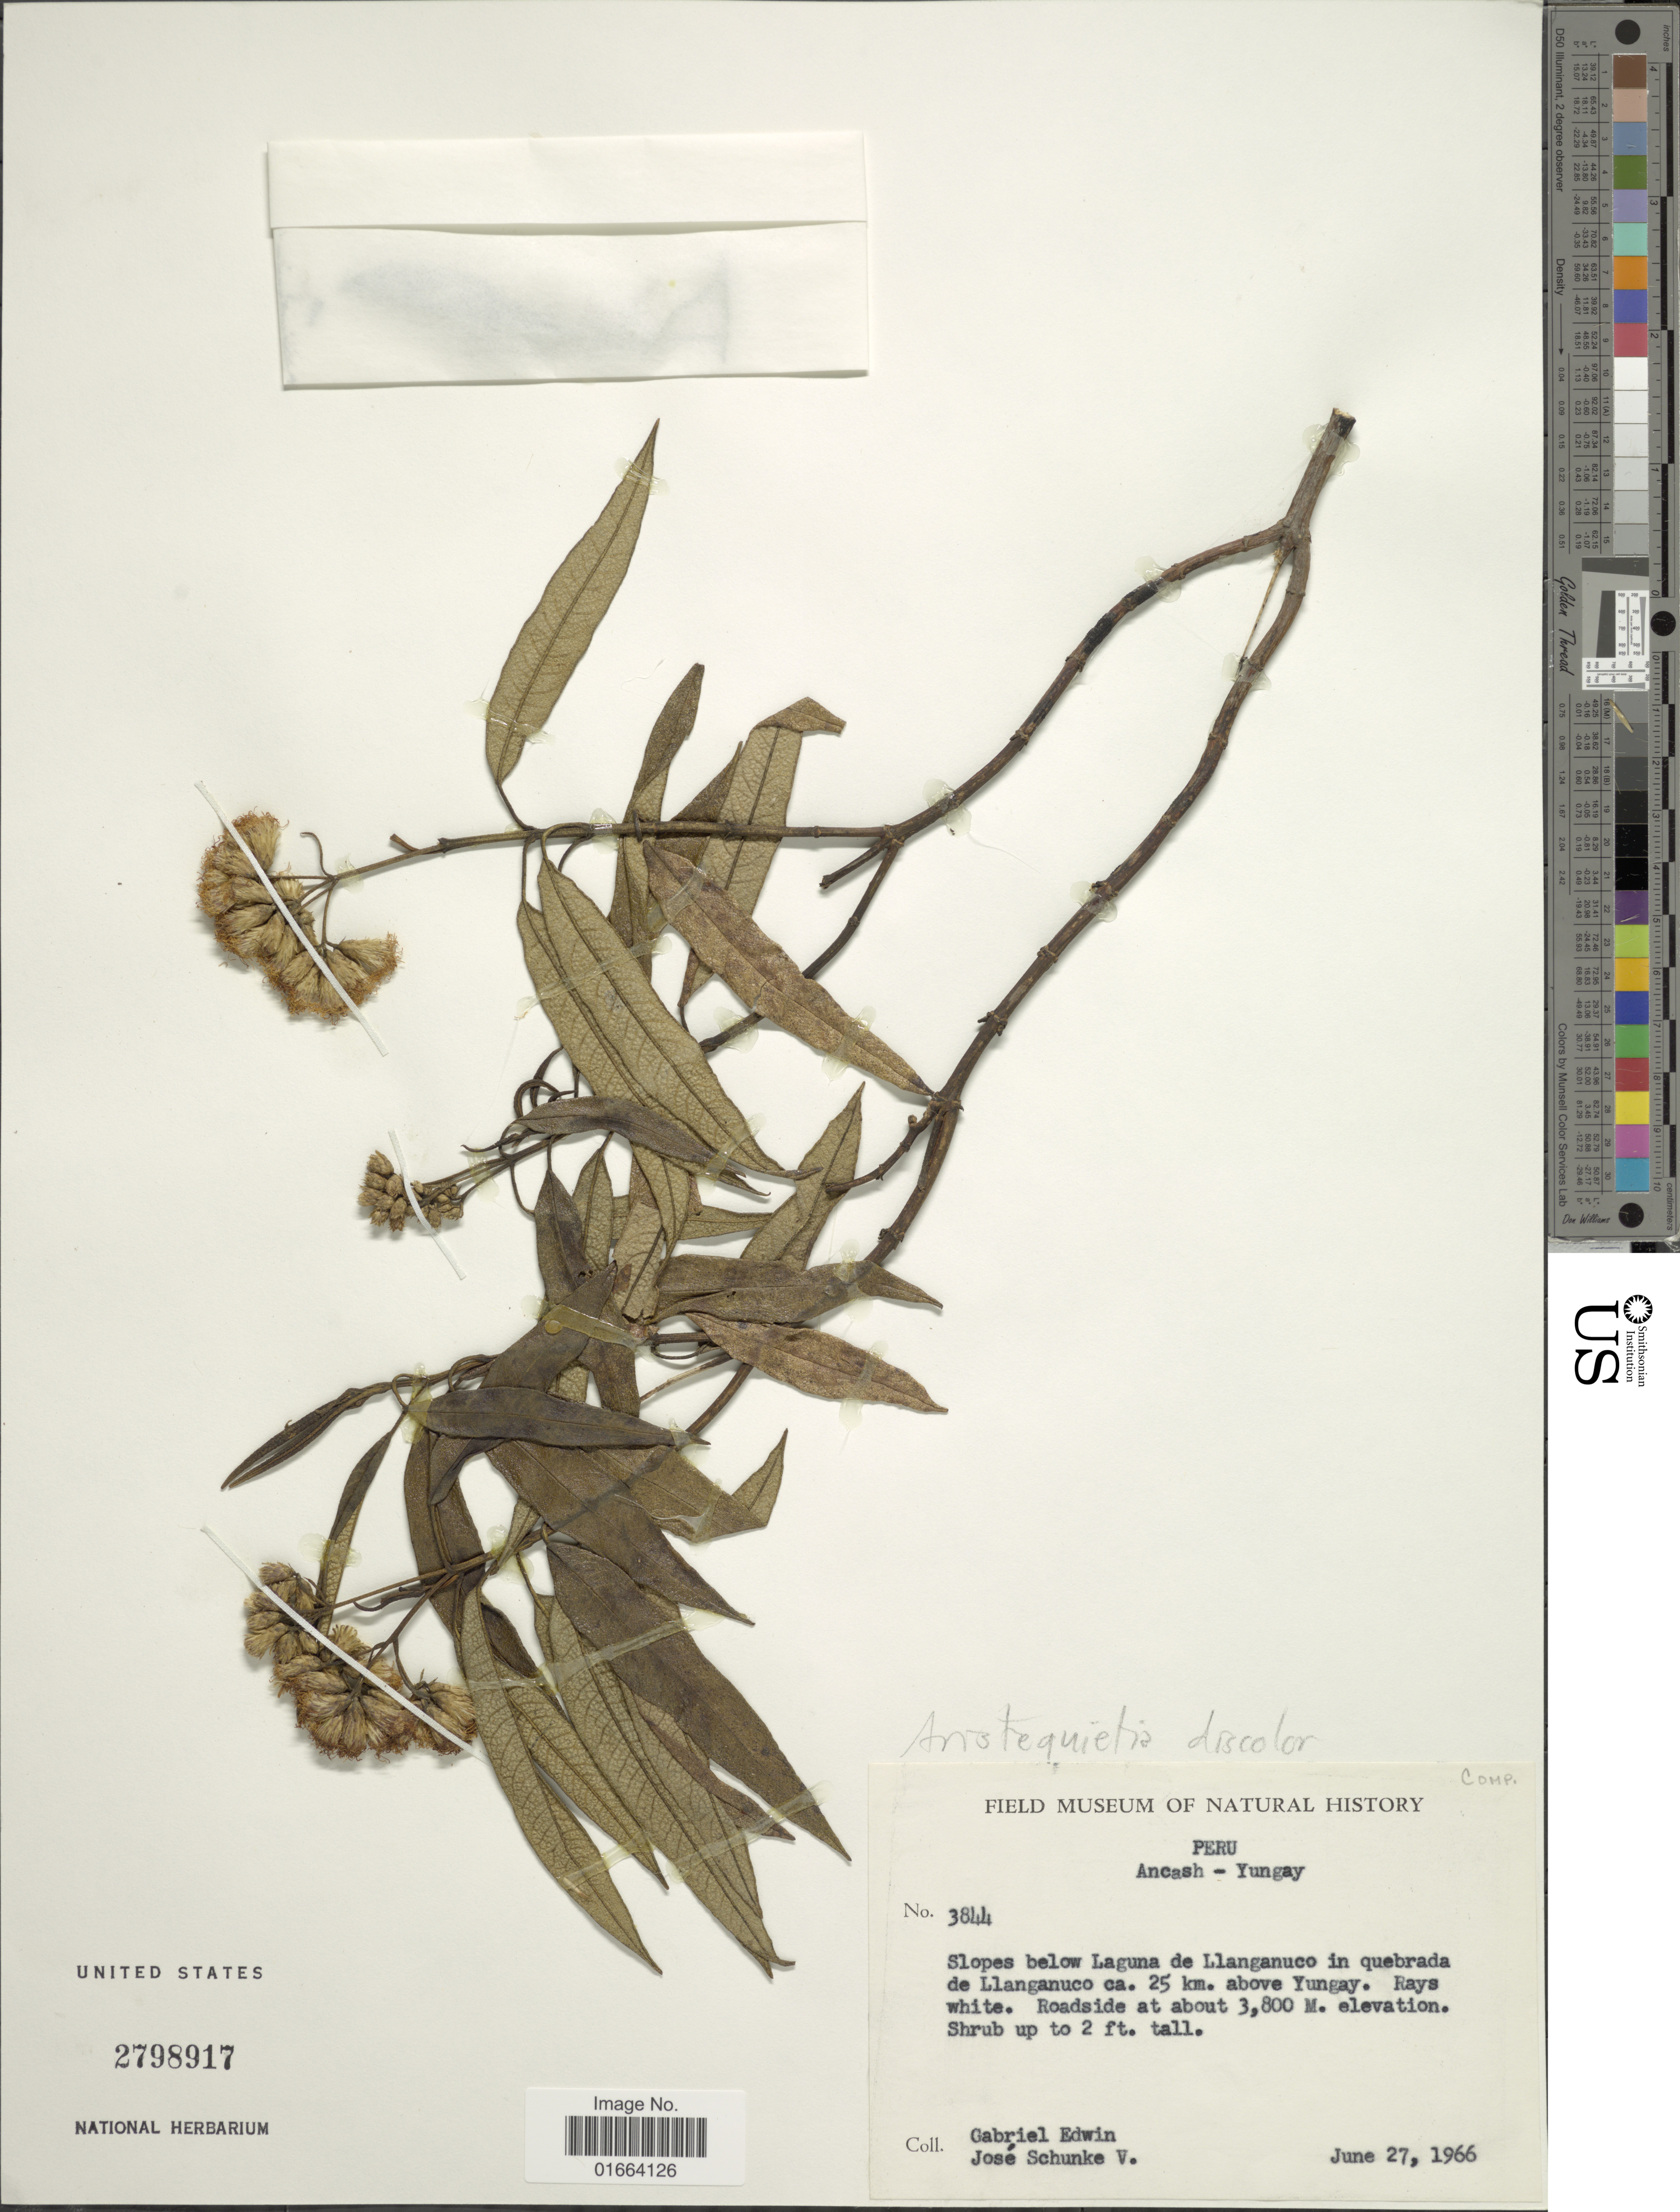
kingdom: Plantae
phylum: Tracheophyta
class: Magnoliopsida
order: Asterales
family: Asteraceae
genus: Aristeguietia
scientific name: Aristeguietia discolor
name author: (DC.) R.M. King & H. Rob.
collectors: G. Edwin & J. Schunke Vigo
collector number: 3844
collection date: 1966-06-27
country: Peru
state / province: Ancash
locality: Yungay. Slopes below Laguna de Llanganuco in quebrada de Llanganuco ca. 25 km. above Yungay. Roadside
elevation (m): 3800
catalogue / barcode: US 2798917